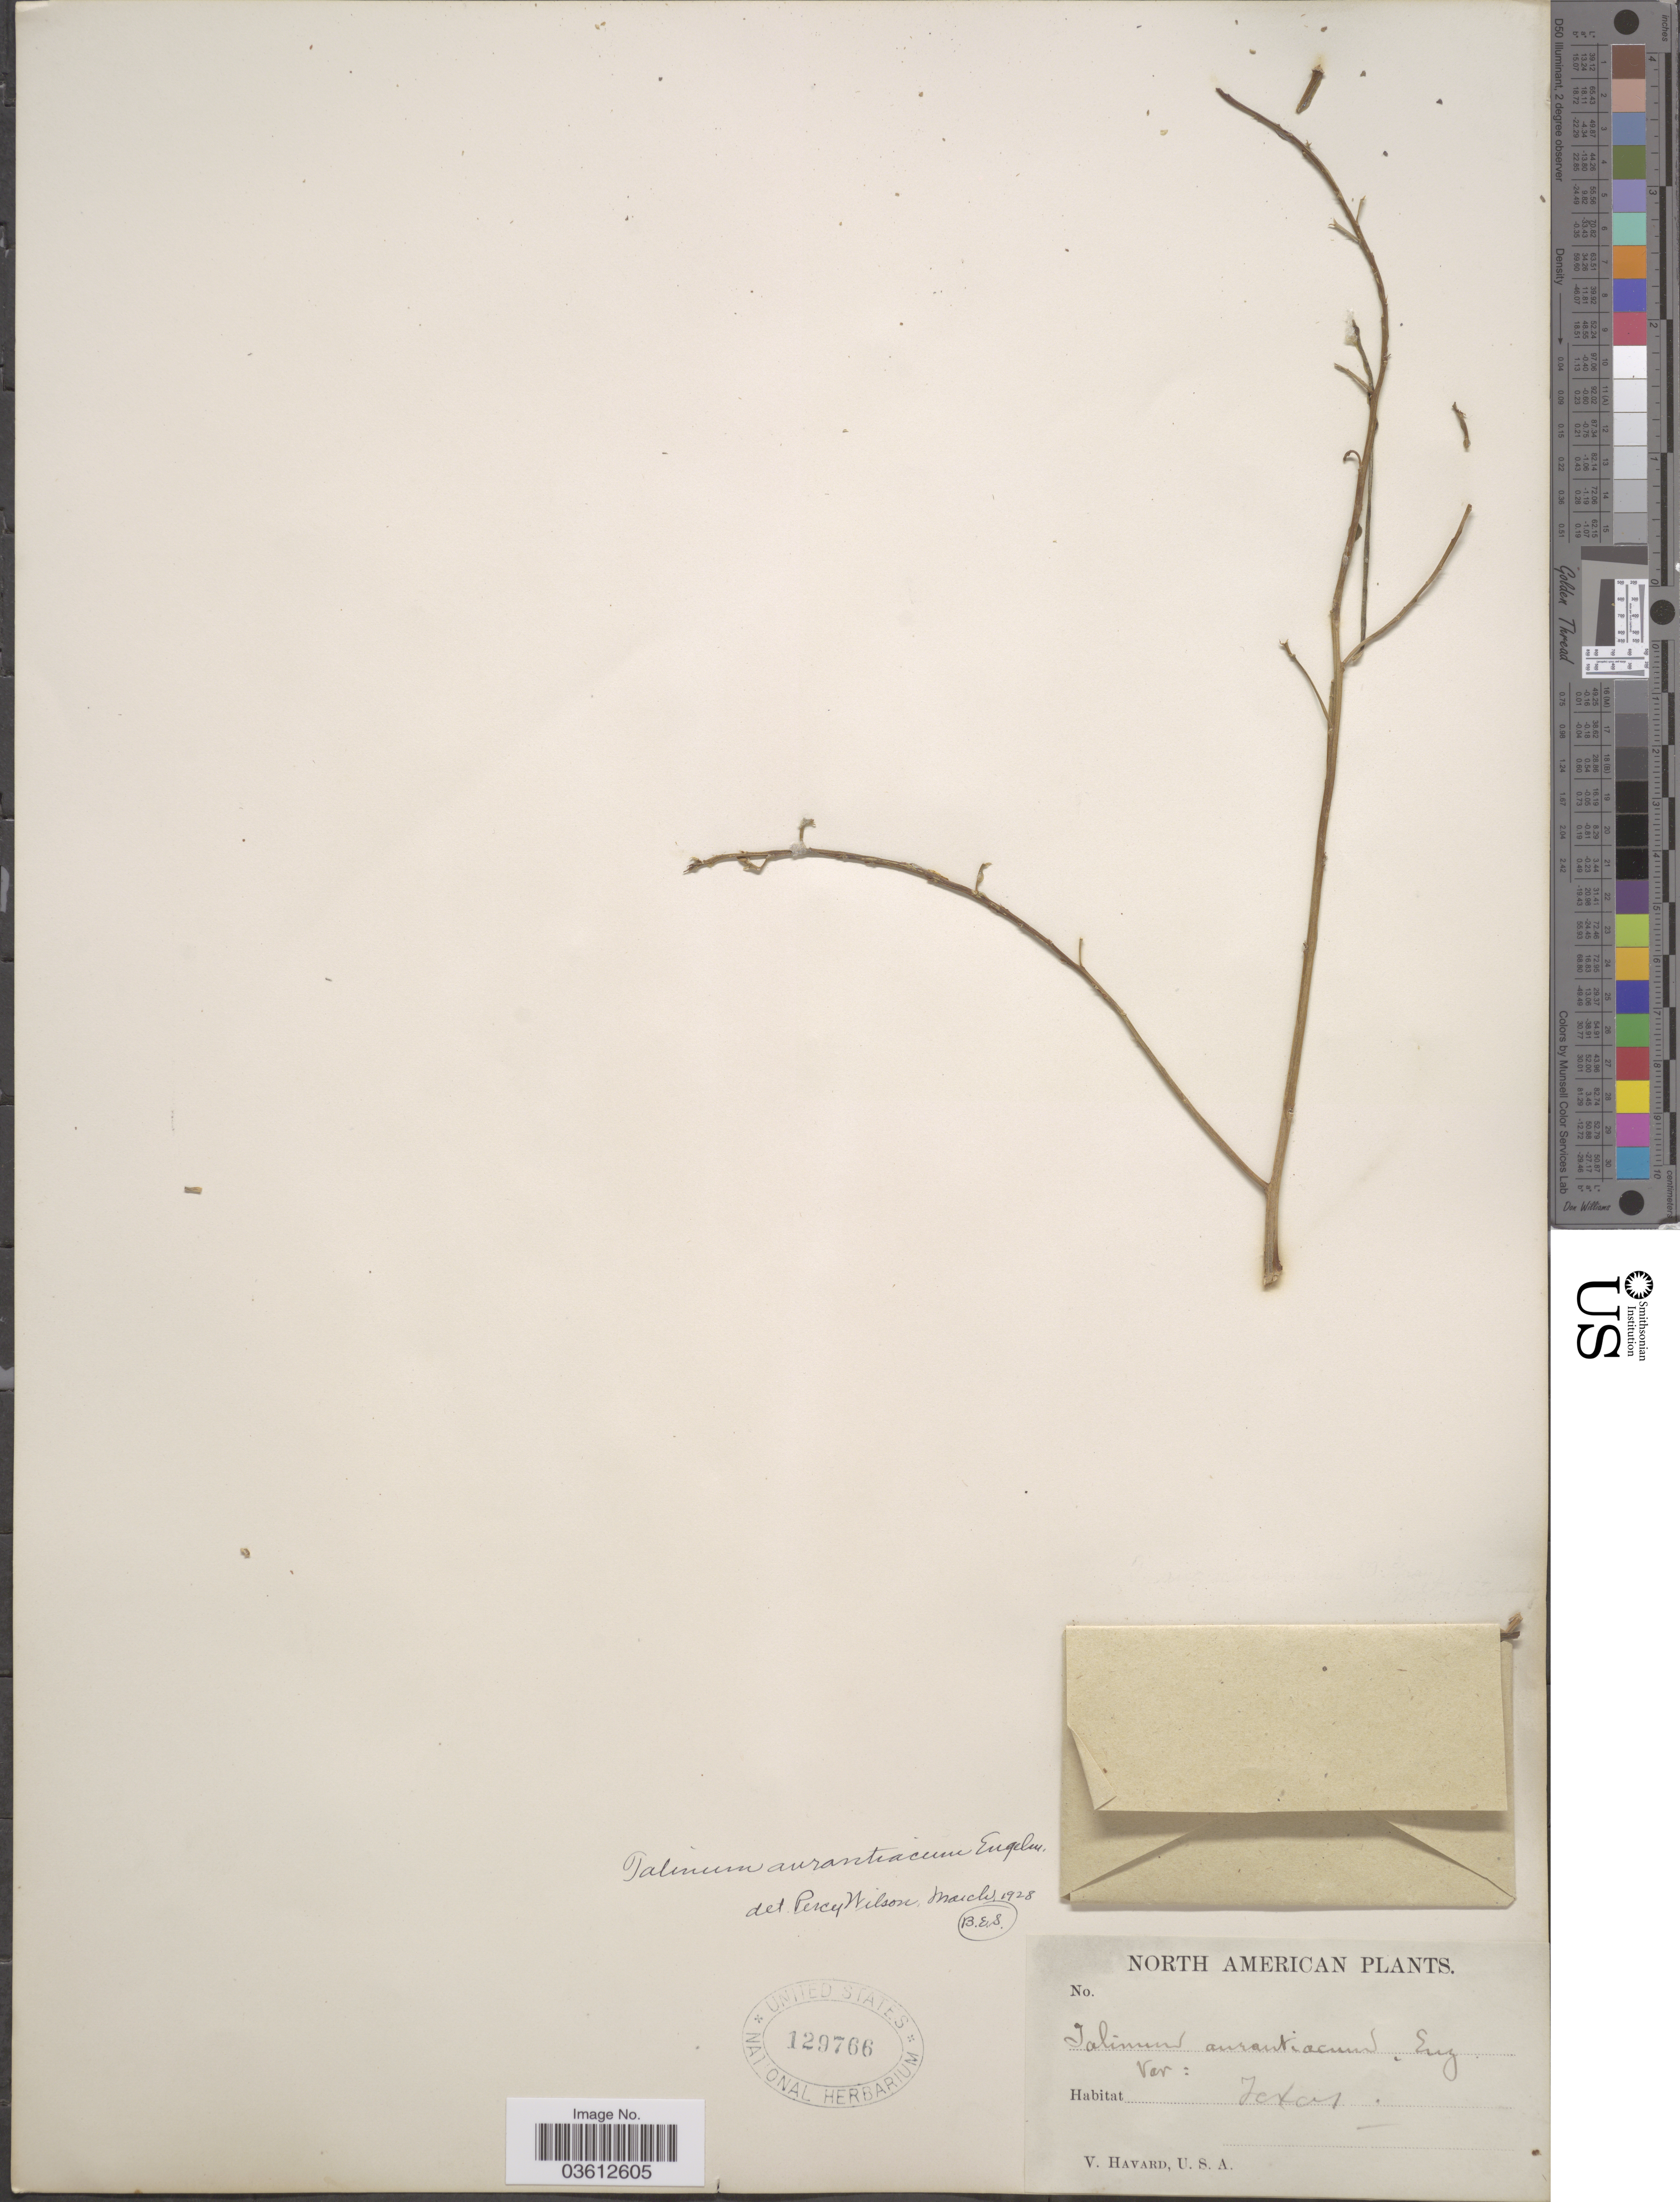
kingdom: Plantae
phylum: Tracheophyta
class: Magnoliopsida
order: Caryophyllales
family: Talinaceae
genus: Talinum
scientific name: Talinum aurantiacum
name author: Engelm. in A. Gray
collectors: V. Havard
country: United States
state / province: Texas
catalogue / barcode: US 129766